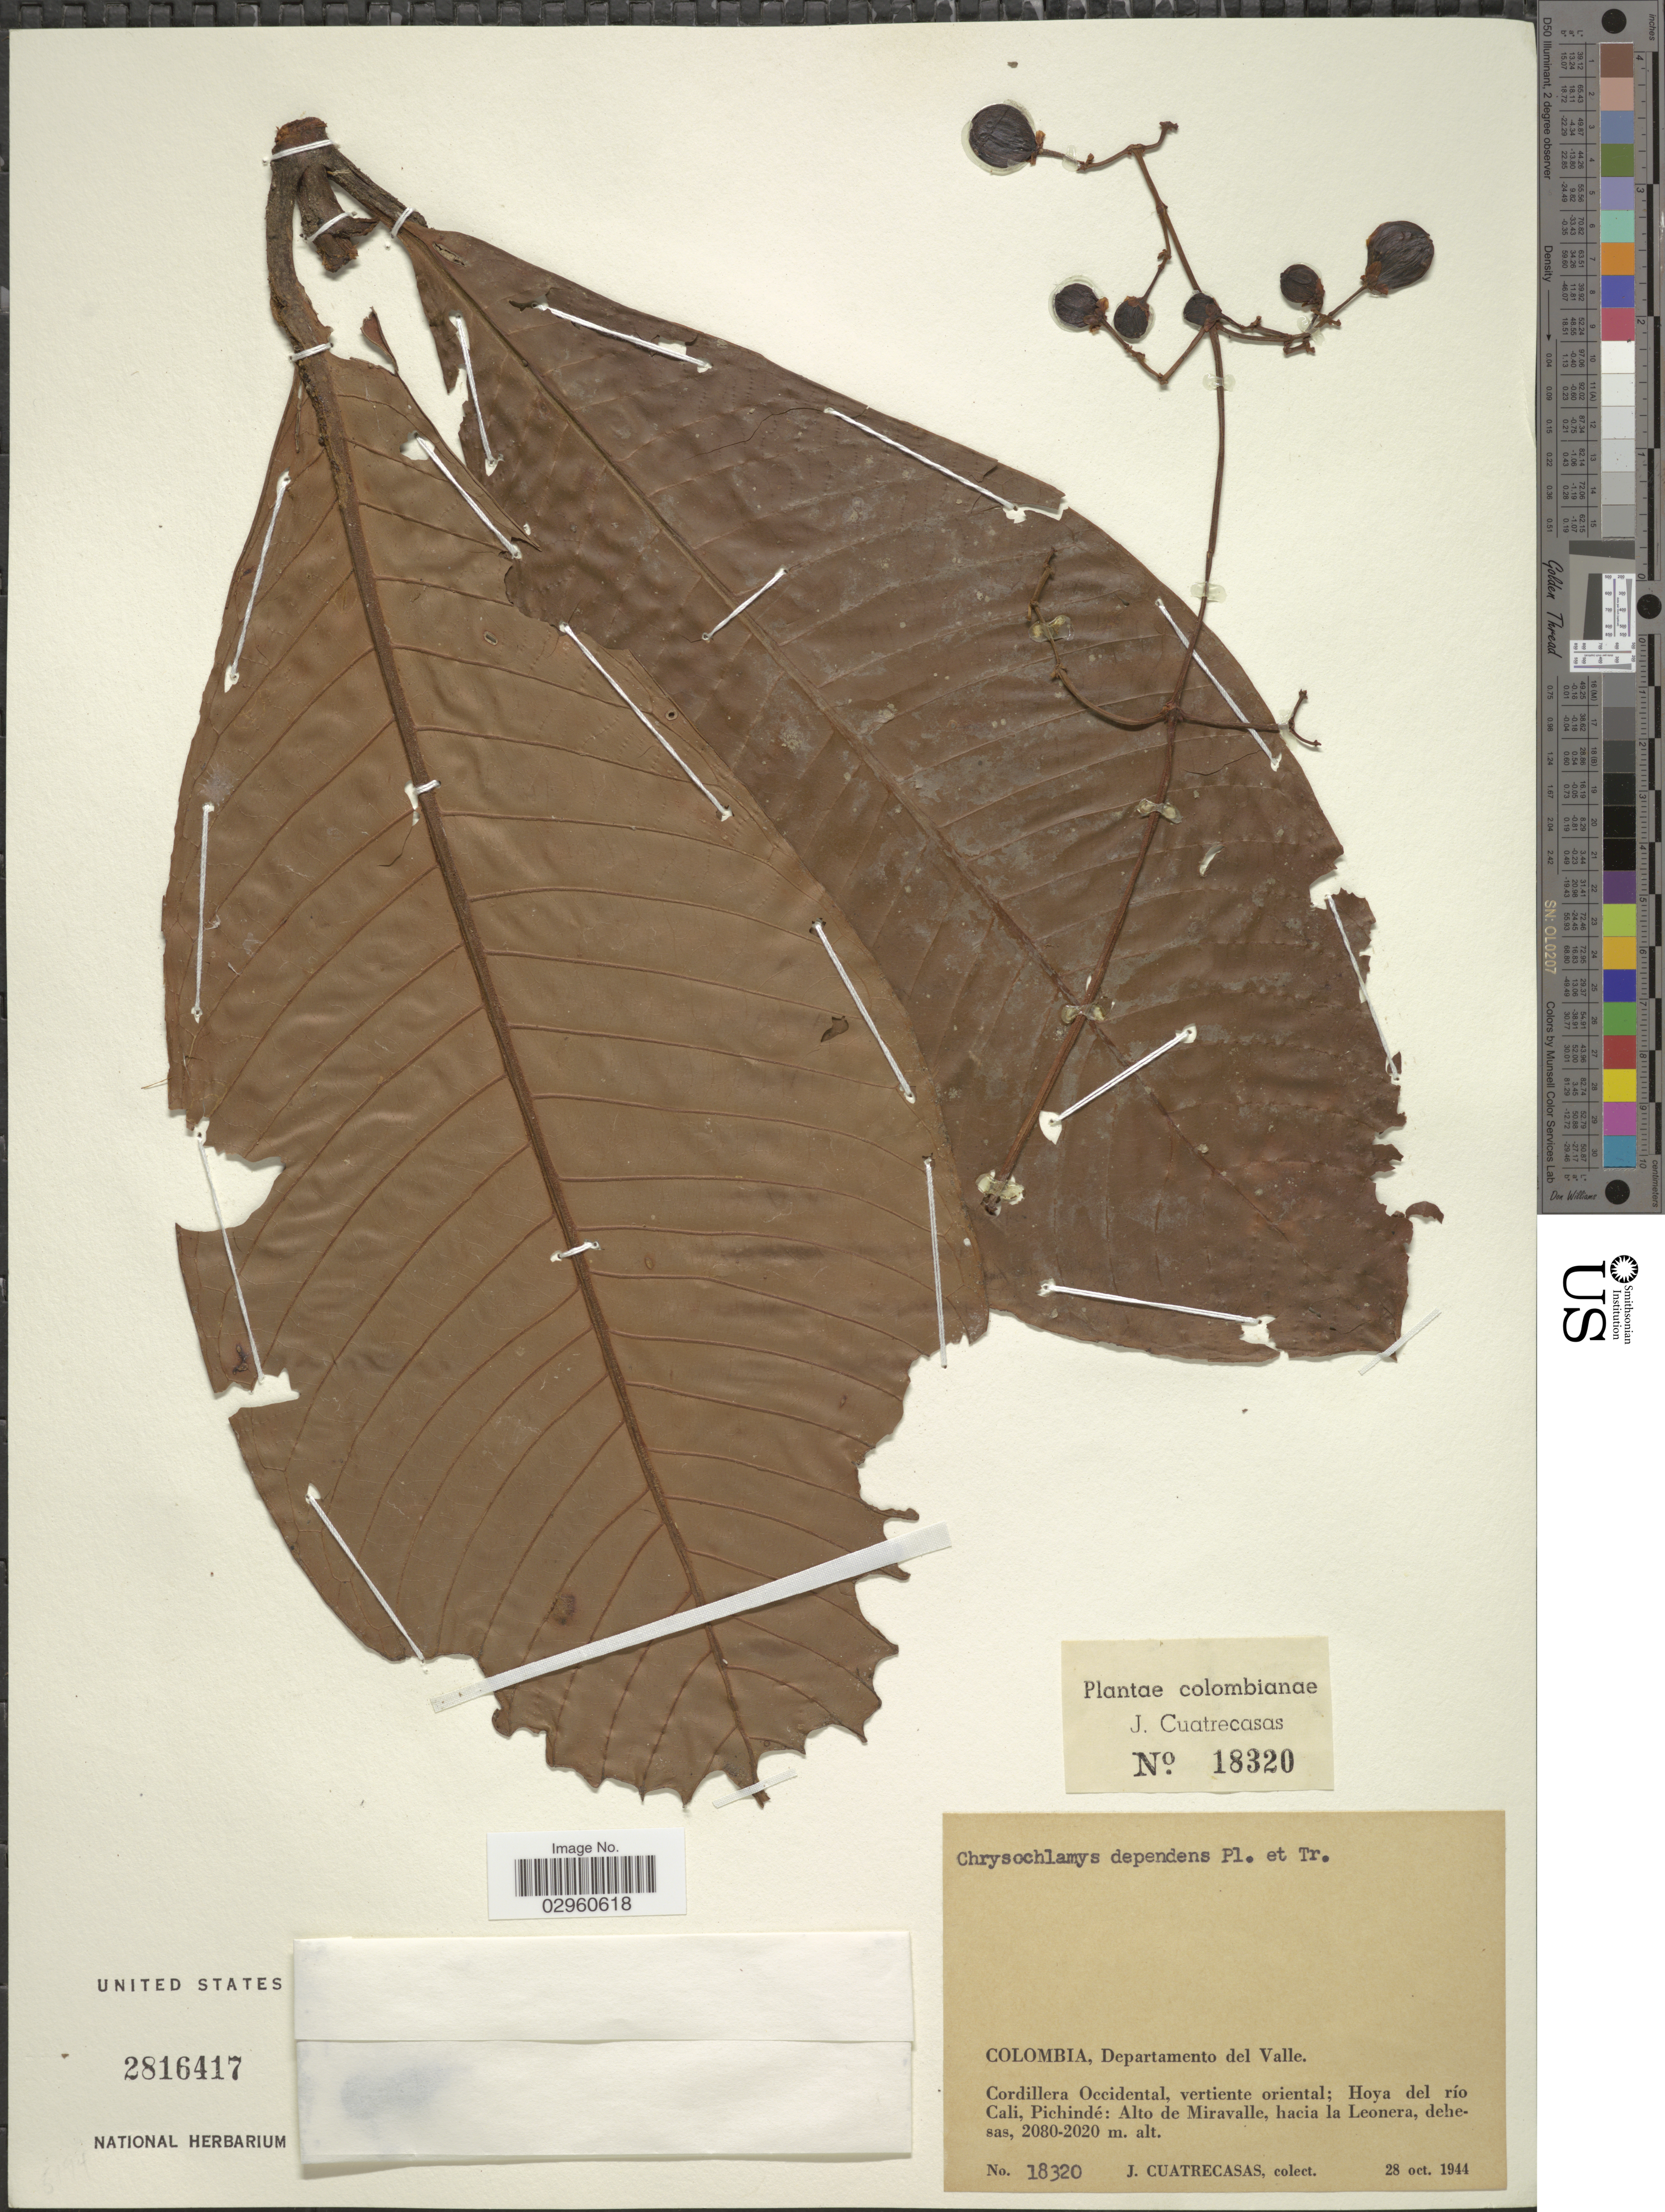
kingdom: Plantae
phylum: Tracheophyta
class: Magnoliopsida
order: Malpighiales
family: Clusiaceae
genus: Chrysochlamys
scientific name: Chrysochlamys dependens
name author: Planch. & Triana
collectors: J. Cuatrecasas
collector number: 18320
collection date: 1944-10-28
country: Colombia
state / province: Valle del Cauca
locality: Departamento del Valle. Cordillera Occidental, vertiente oriental; Hoya del río Cali, Pichindé: Alto de Miravalle, hacia la Leonera.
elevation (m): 2020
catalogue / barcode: US 2816417